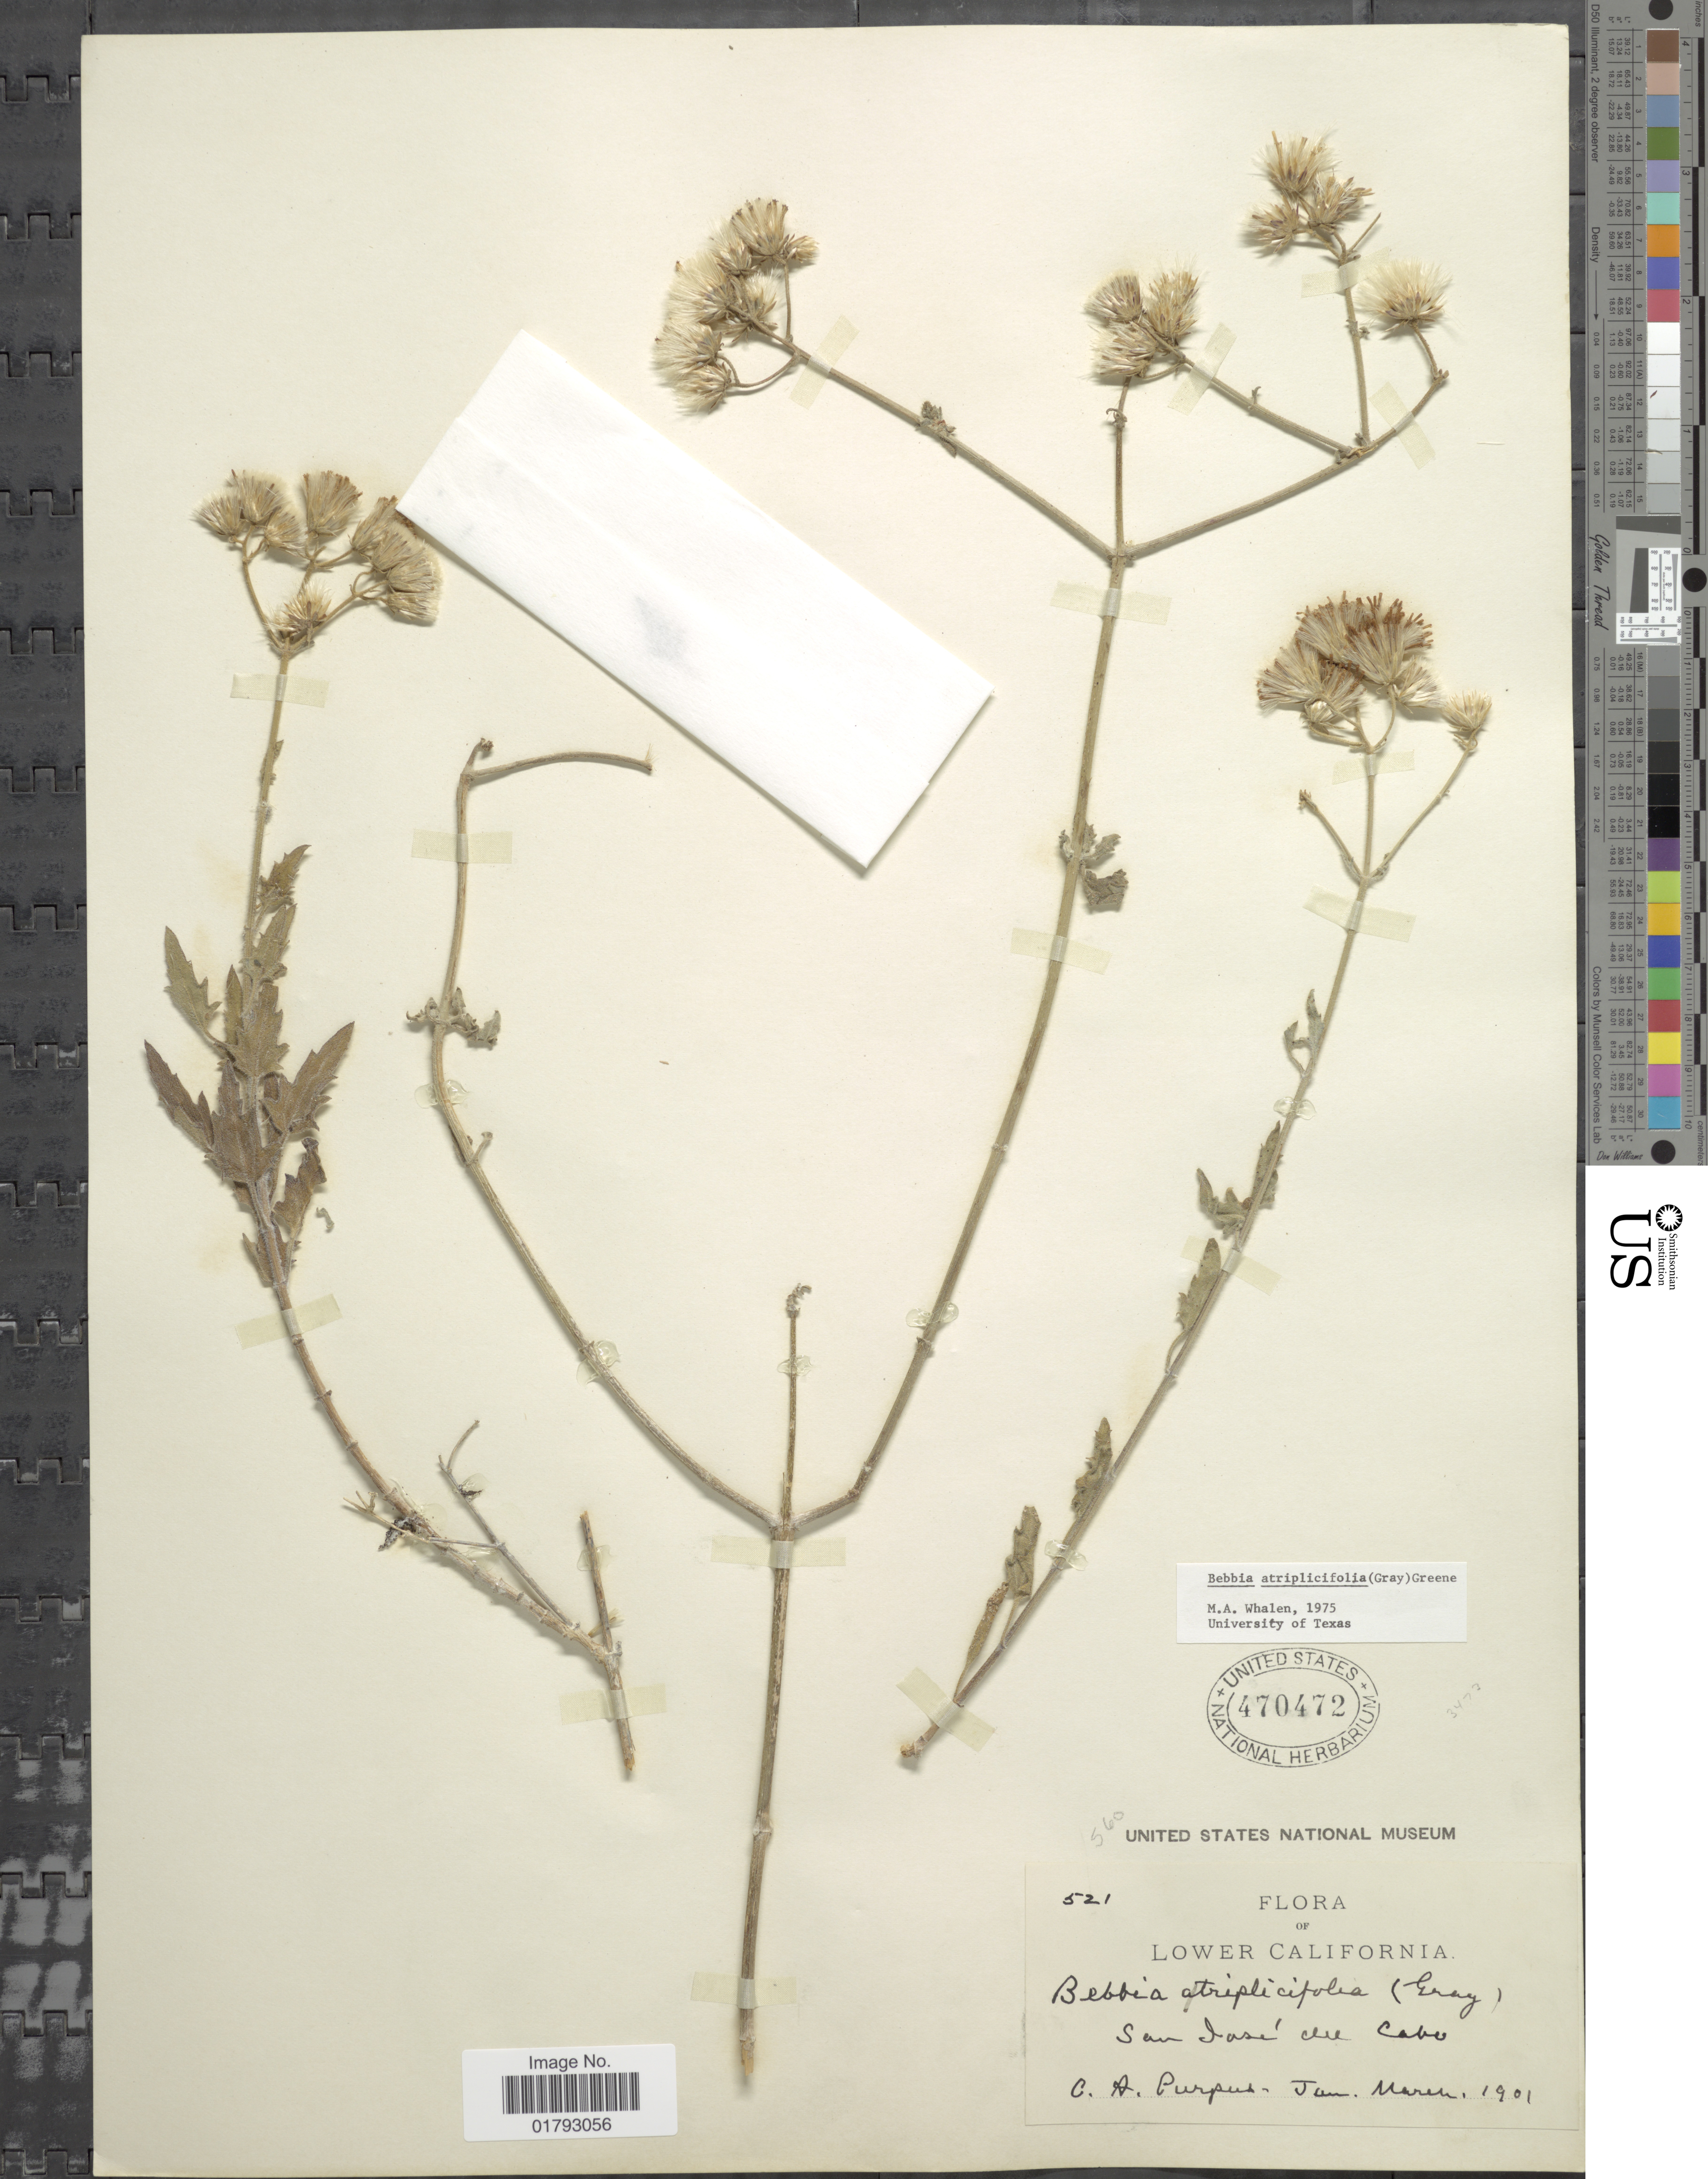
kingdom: Plantae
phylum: Tracheophyta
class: Magnoliopsida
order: Asterales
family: Asteraceae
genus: Bebbia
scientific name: Bebbia atriplicifolia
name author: (A. Gray) Greene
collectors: C. A. Purpus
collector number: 521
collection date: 1901-01/1901-03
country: Mexico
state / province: Baja California Sur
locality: Lower California. San Jose del Cabo.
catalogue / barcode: US 470472